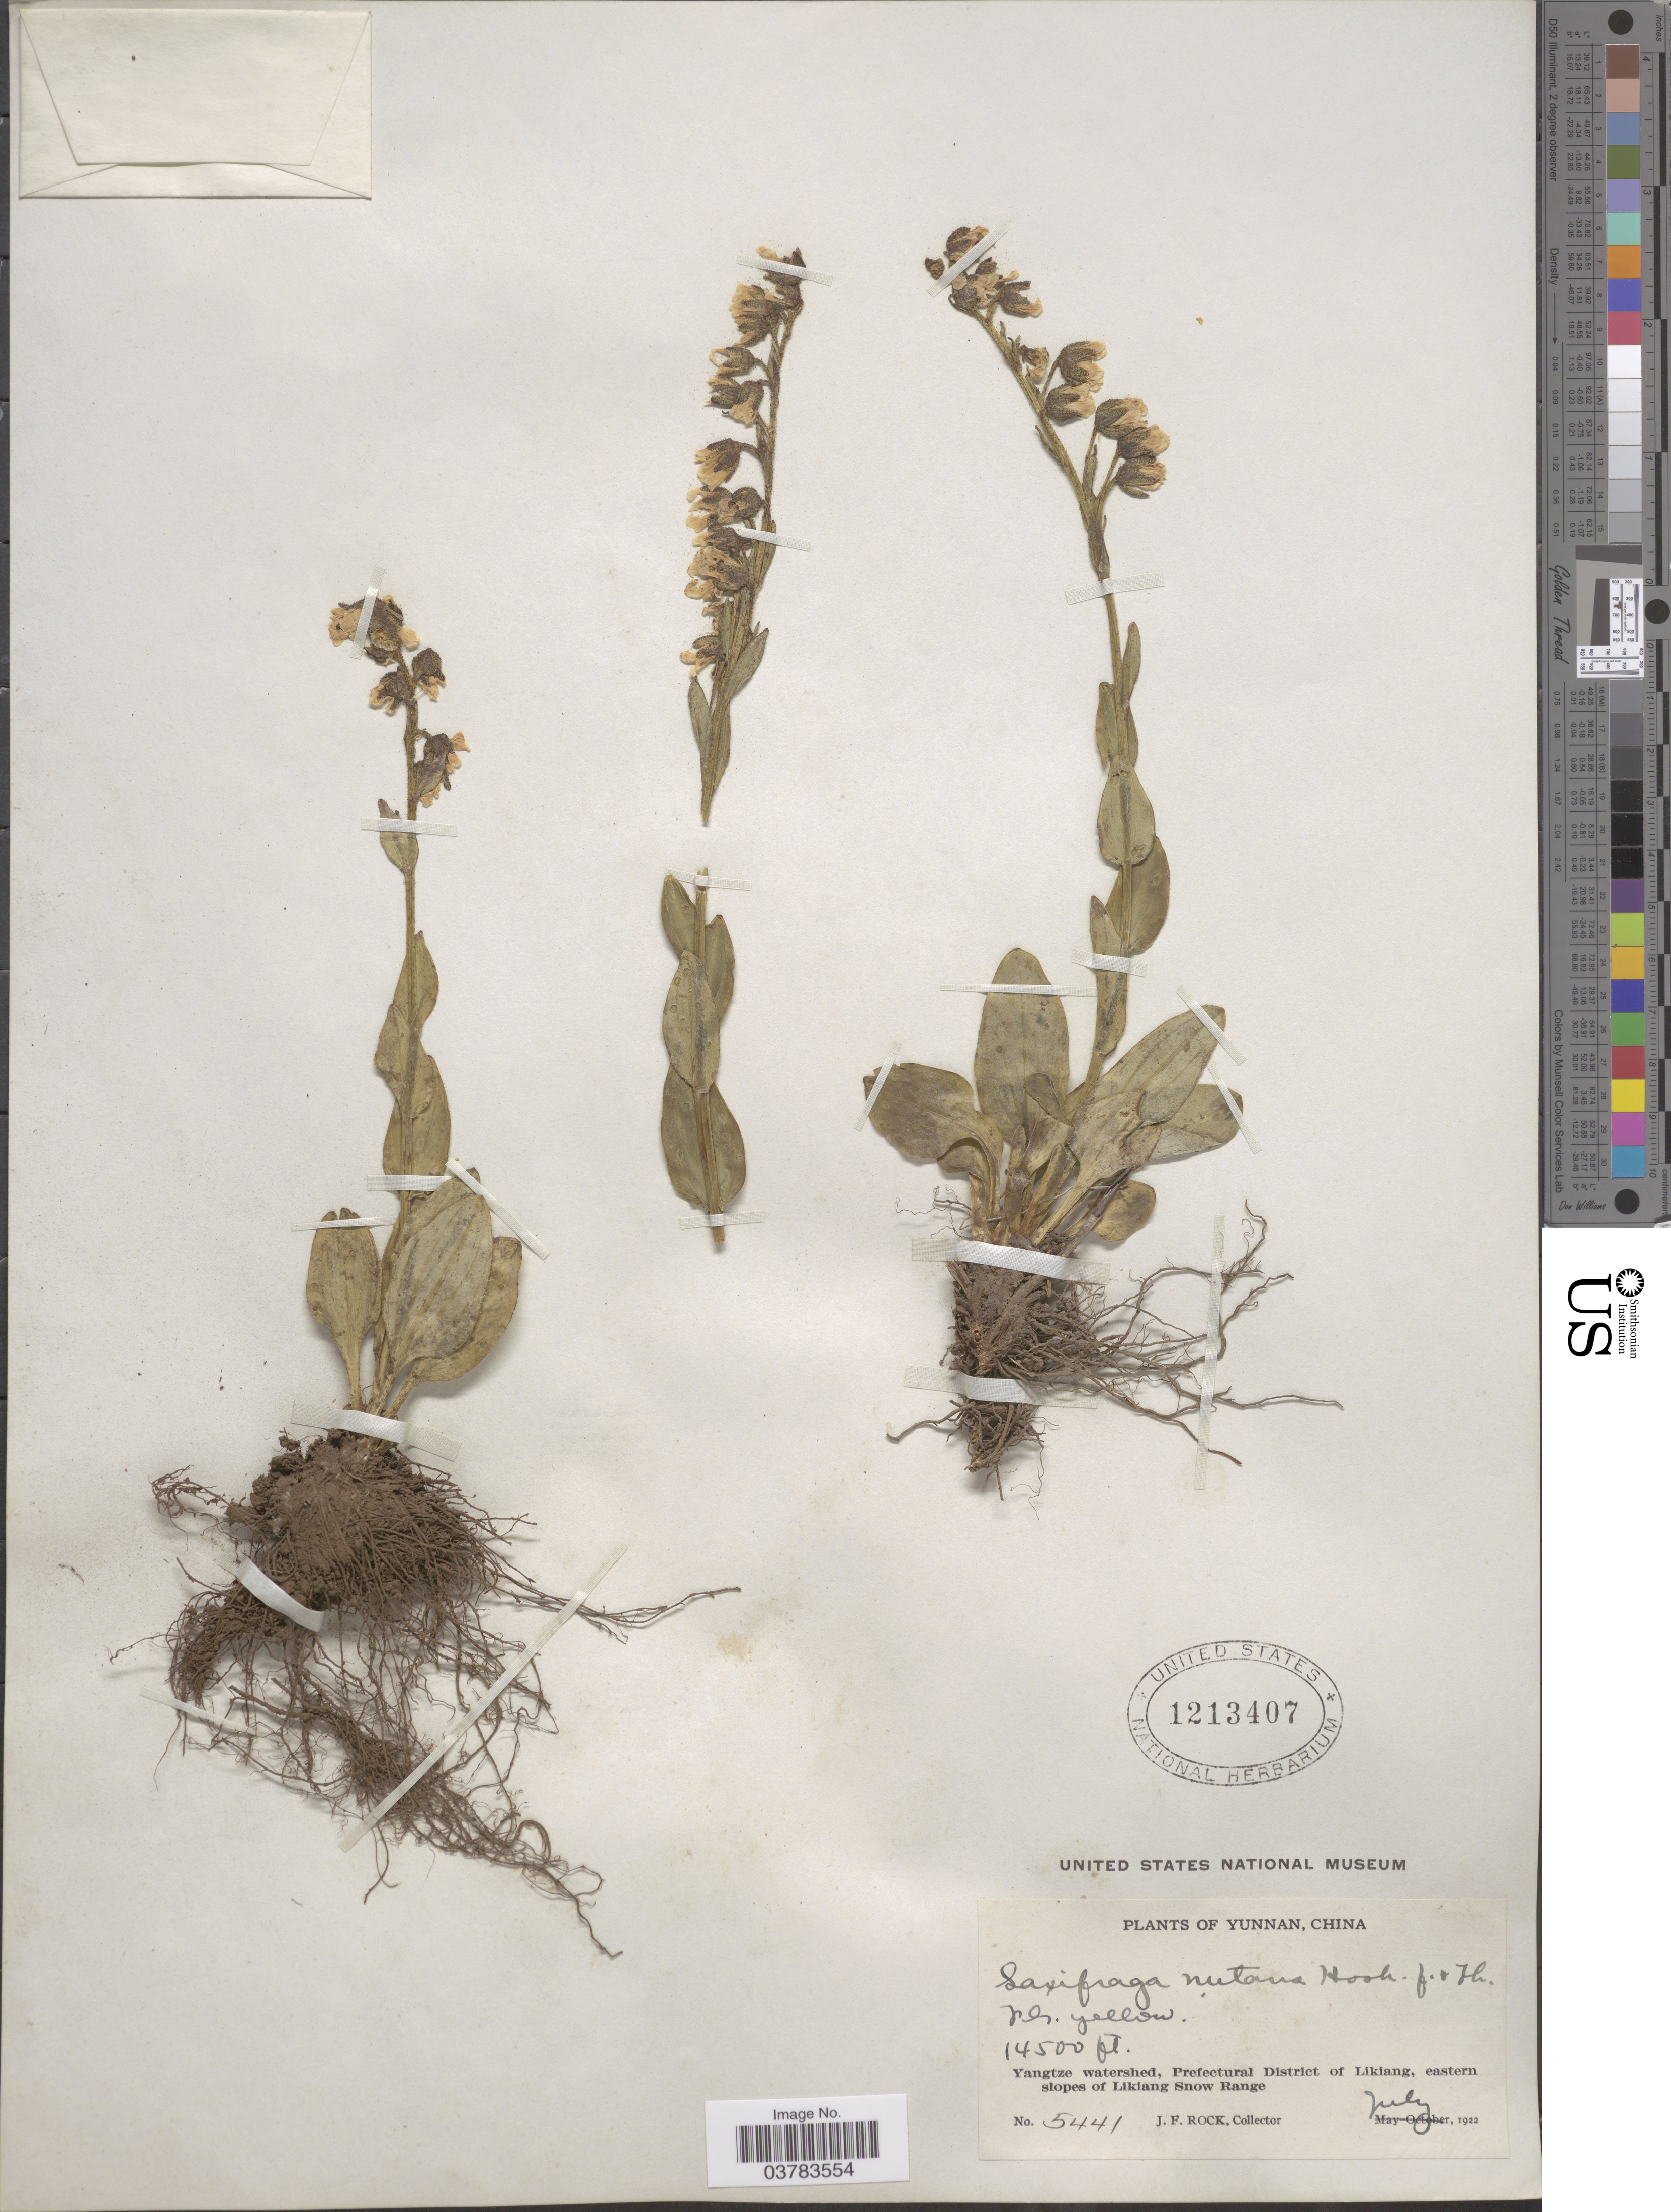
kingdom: Plantae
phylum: Tracheophyta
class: Magnoliopsida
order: Saxifragales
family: Saxifragaceae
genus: Saxifraga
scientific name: Saxifraga nutans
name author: Hook. f. & Thomson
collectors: J. Rock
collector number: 5441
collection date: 1922-07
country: China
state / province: Yunnan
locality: Yangtze watershed, Prefectural District of Likiang, eastern slopes of Likiang Snow Range.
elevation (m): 4420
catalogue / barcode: US 1213407